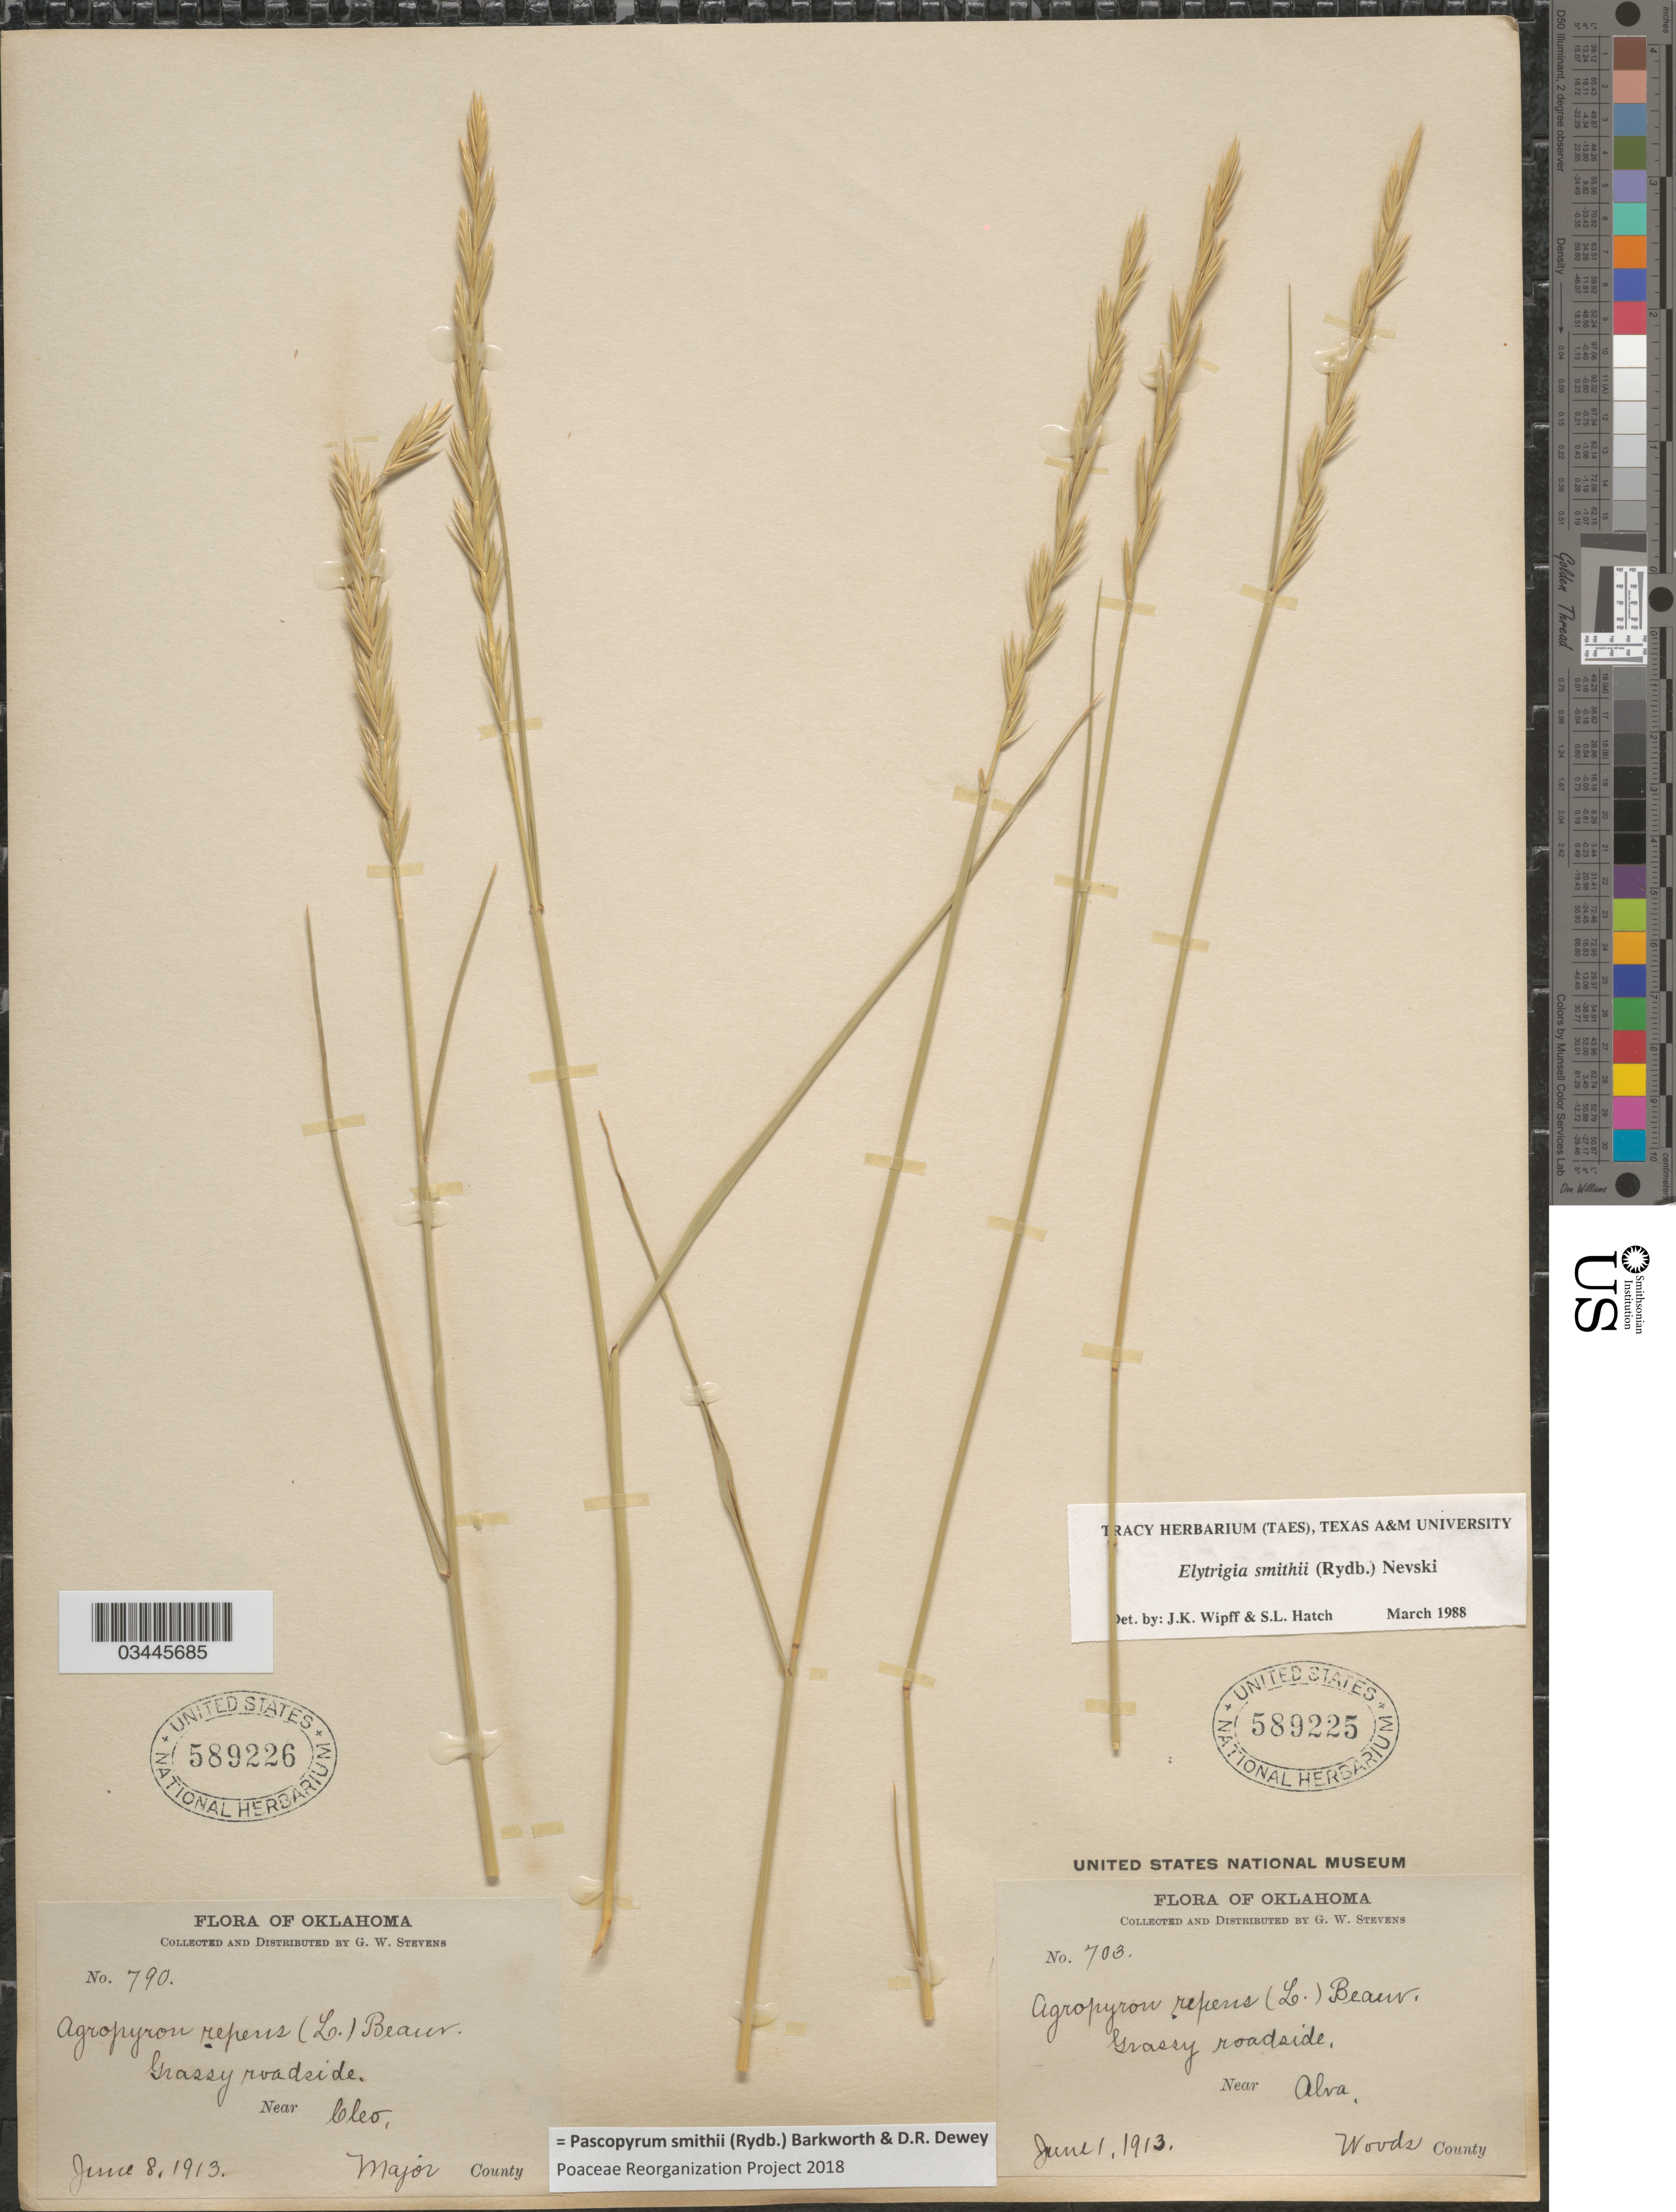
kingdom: Plantae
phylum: Tracheophyta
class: Liliopsida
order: Poales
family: Poaceae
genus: Pascopyrum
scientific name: Pascopyrum smithii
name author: (Rydb.) Barkworth & Dewey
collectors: G. W. Stevens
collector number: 703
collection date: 1913-06-01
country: United States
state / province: Oklahoma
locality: Grassy roadside, Near Alva, Woods County.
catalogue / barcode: US 589225-2